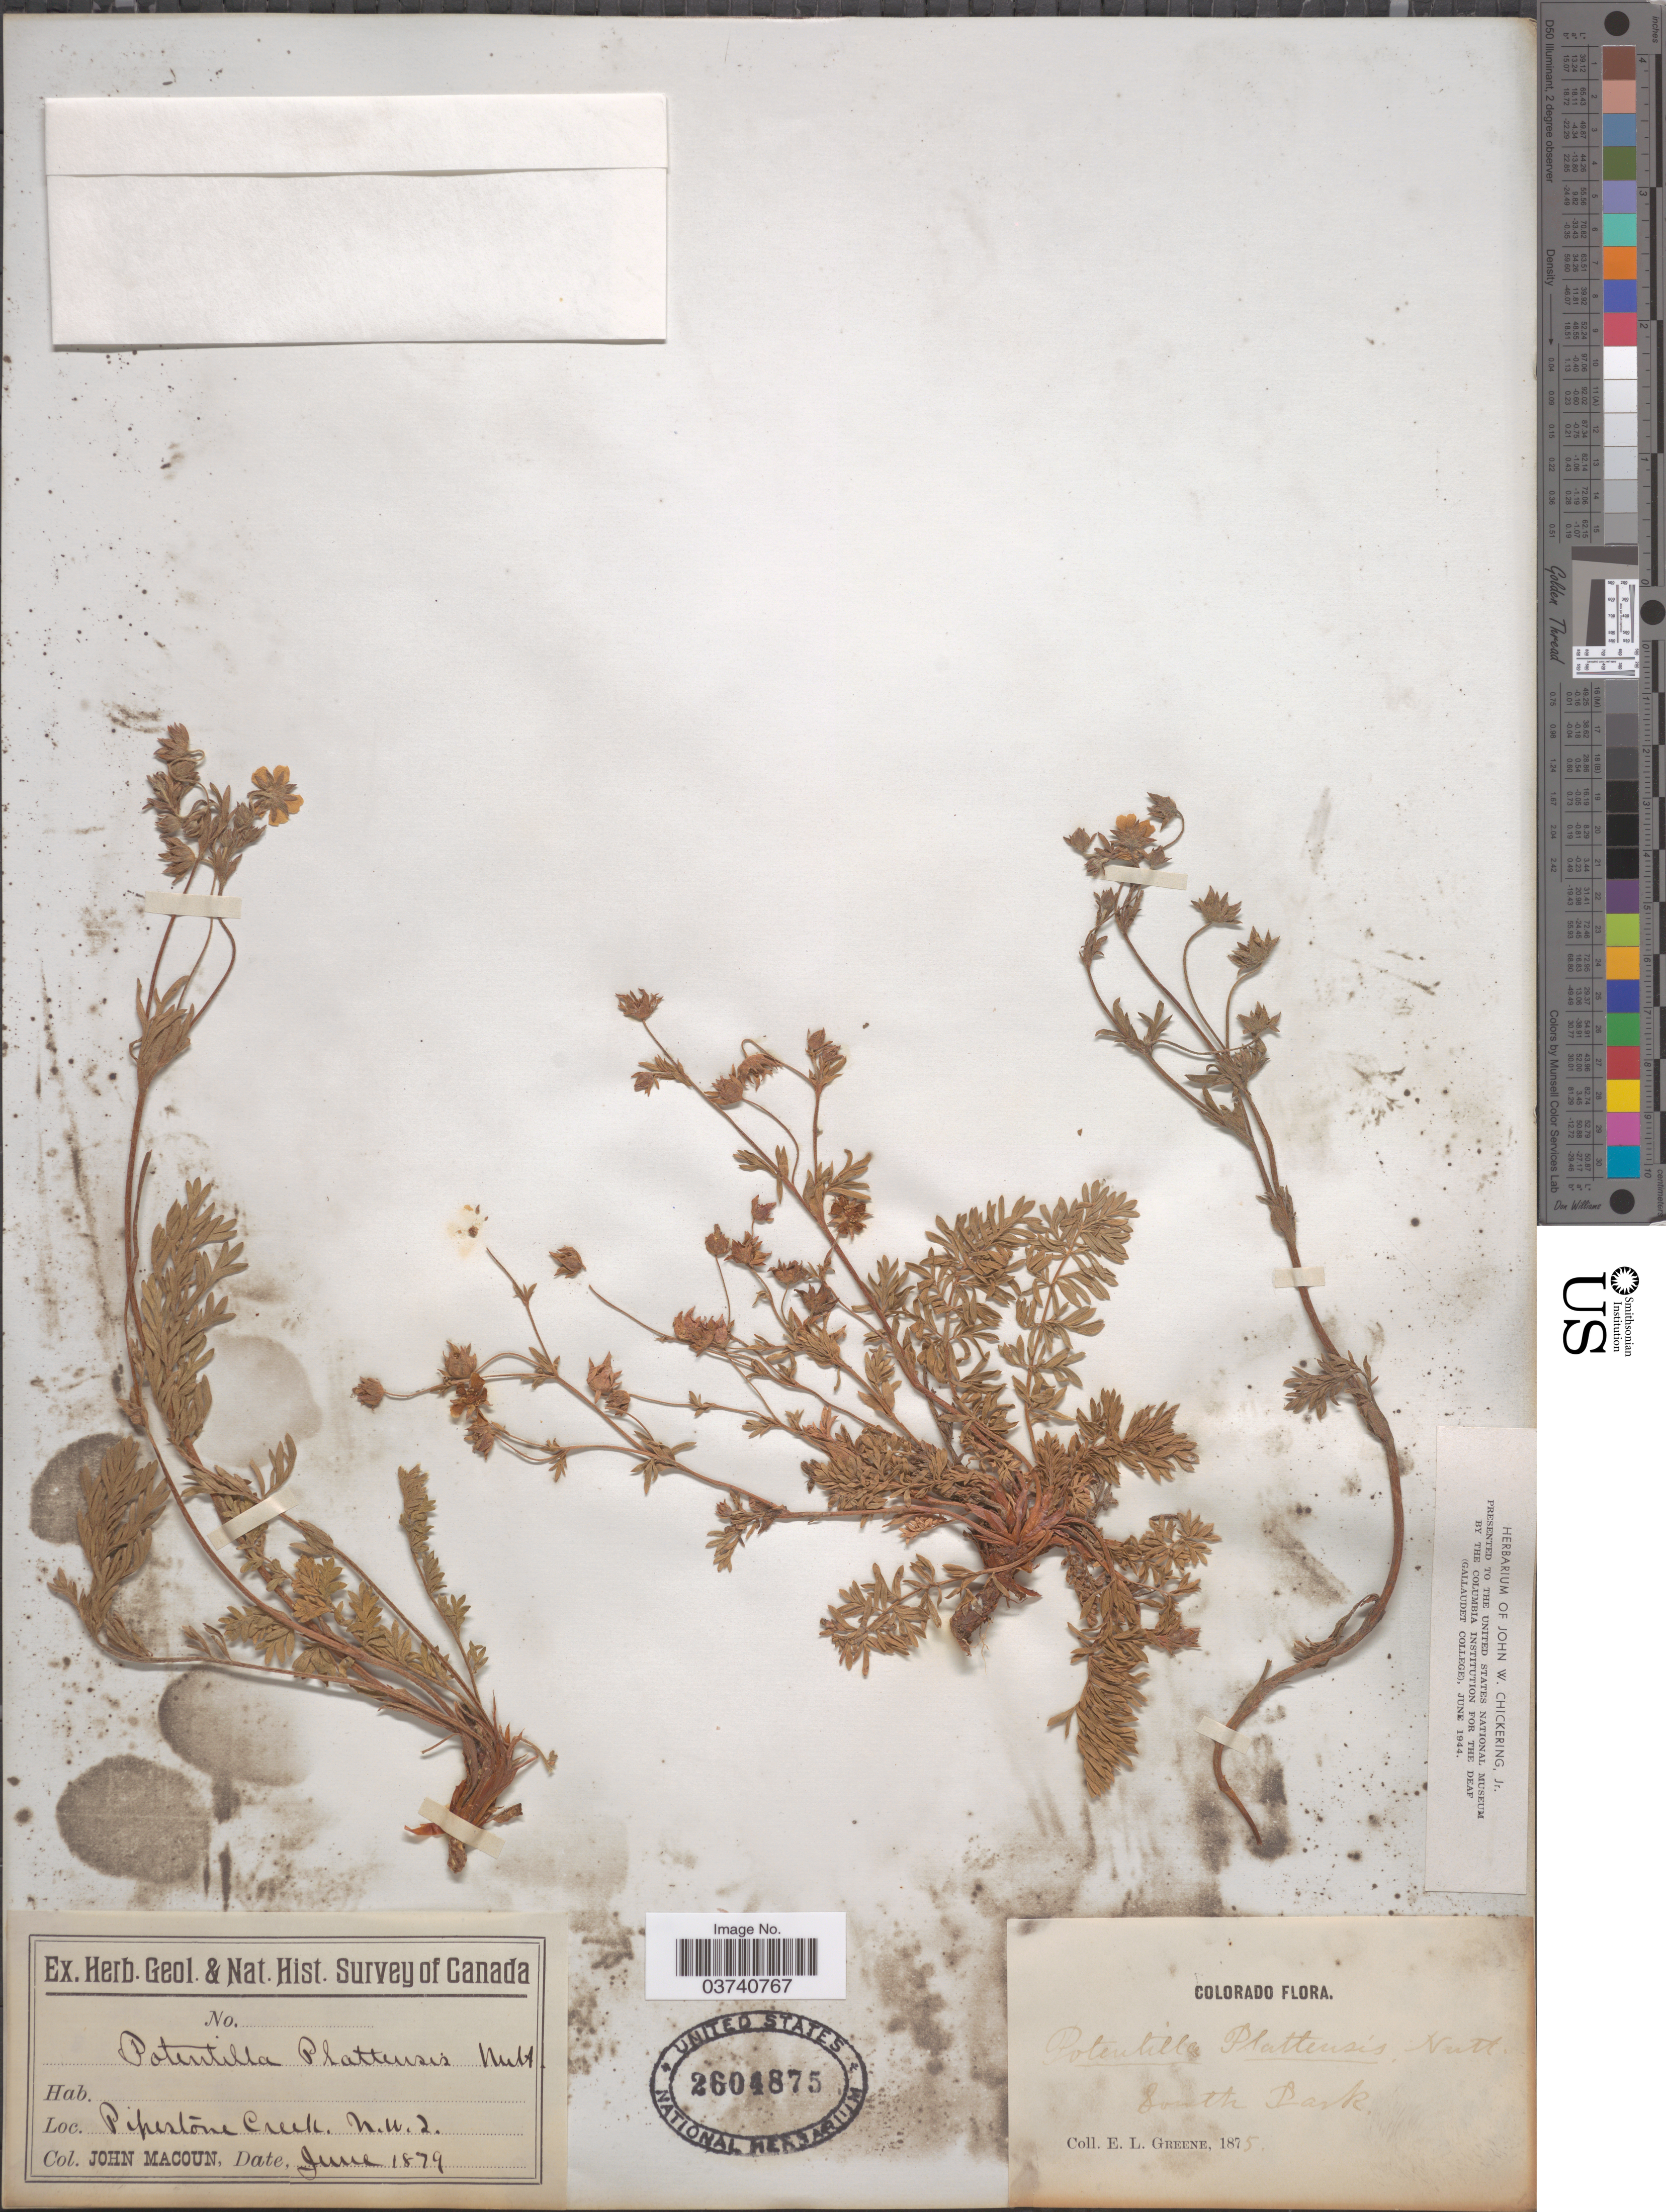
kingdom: Plantae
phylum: Tracheophyta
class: Magnoliopsida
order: Rosales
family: Rosaceae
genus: Potentilla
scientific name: Potentilla plattensis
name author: Nutt.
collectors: J. Macoun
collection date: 1879-06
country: Canada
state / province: Northwest Territories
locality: Pipestone Creek N.W.T.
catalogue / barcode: US 2604875